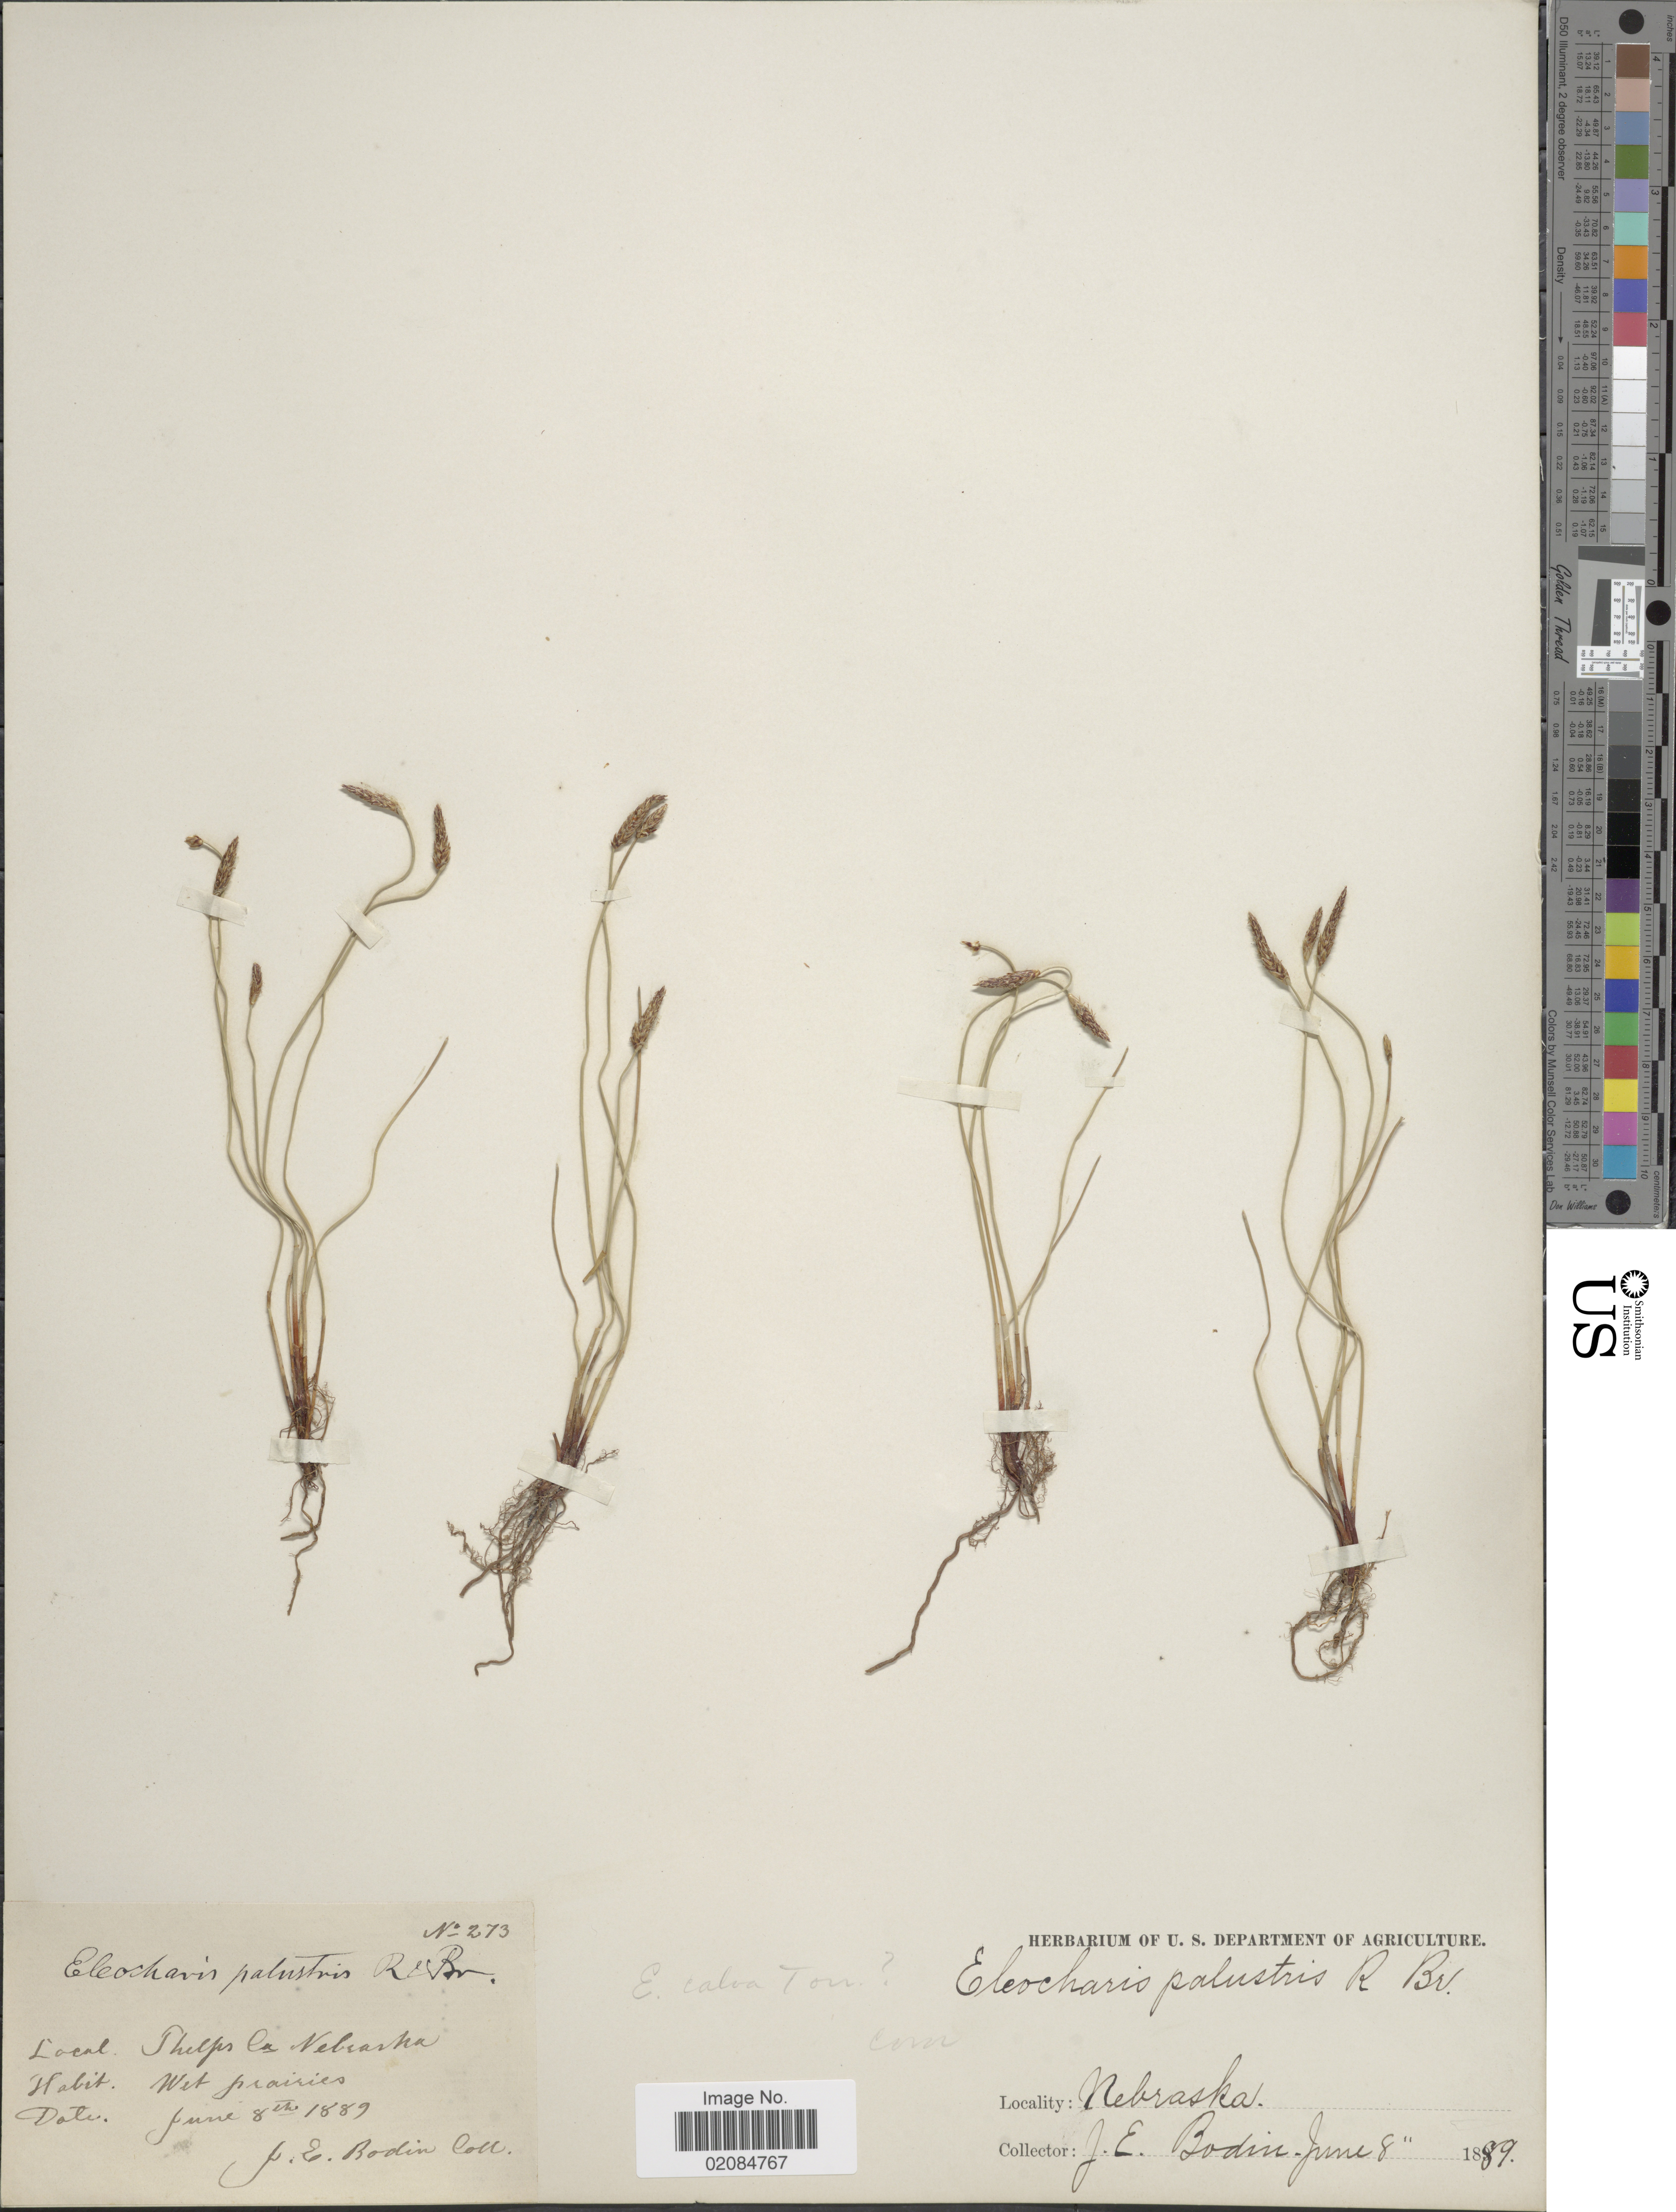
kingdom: Plantae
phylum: Tracheophyta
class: Liliopsida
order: Poales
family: Cyperaceae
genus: Eleocharis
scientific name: Eleocharis palustris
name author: (L.) Roem. & Schult.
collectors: J. E. Bodin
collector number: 273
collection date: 1889-06-08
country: United States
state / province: Nebraska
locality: Phelps Co. Wet prairies